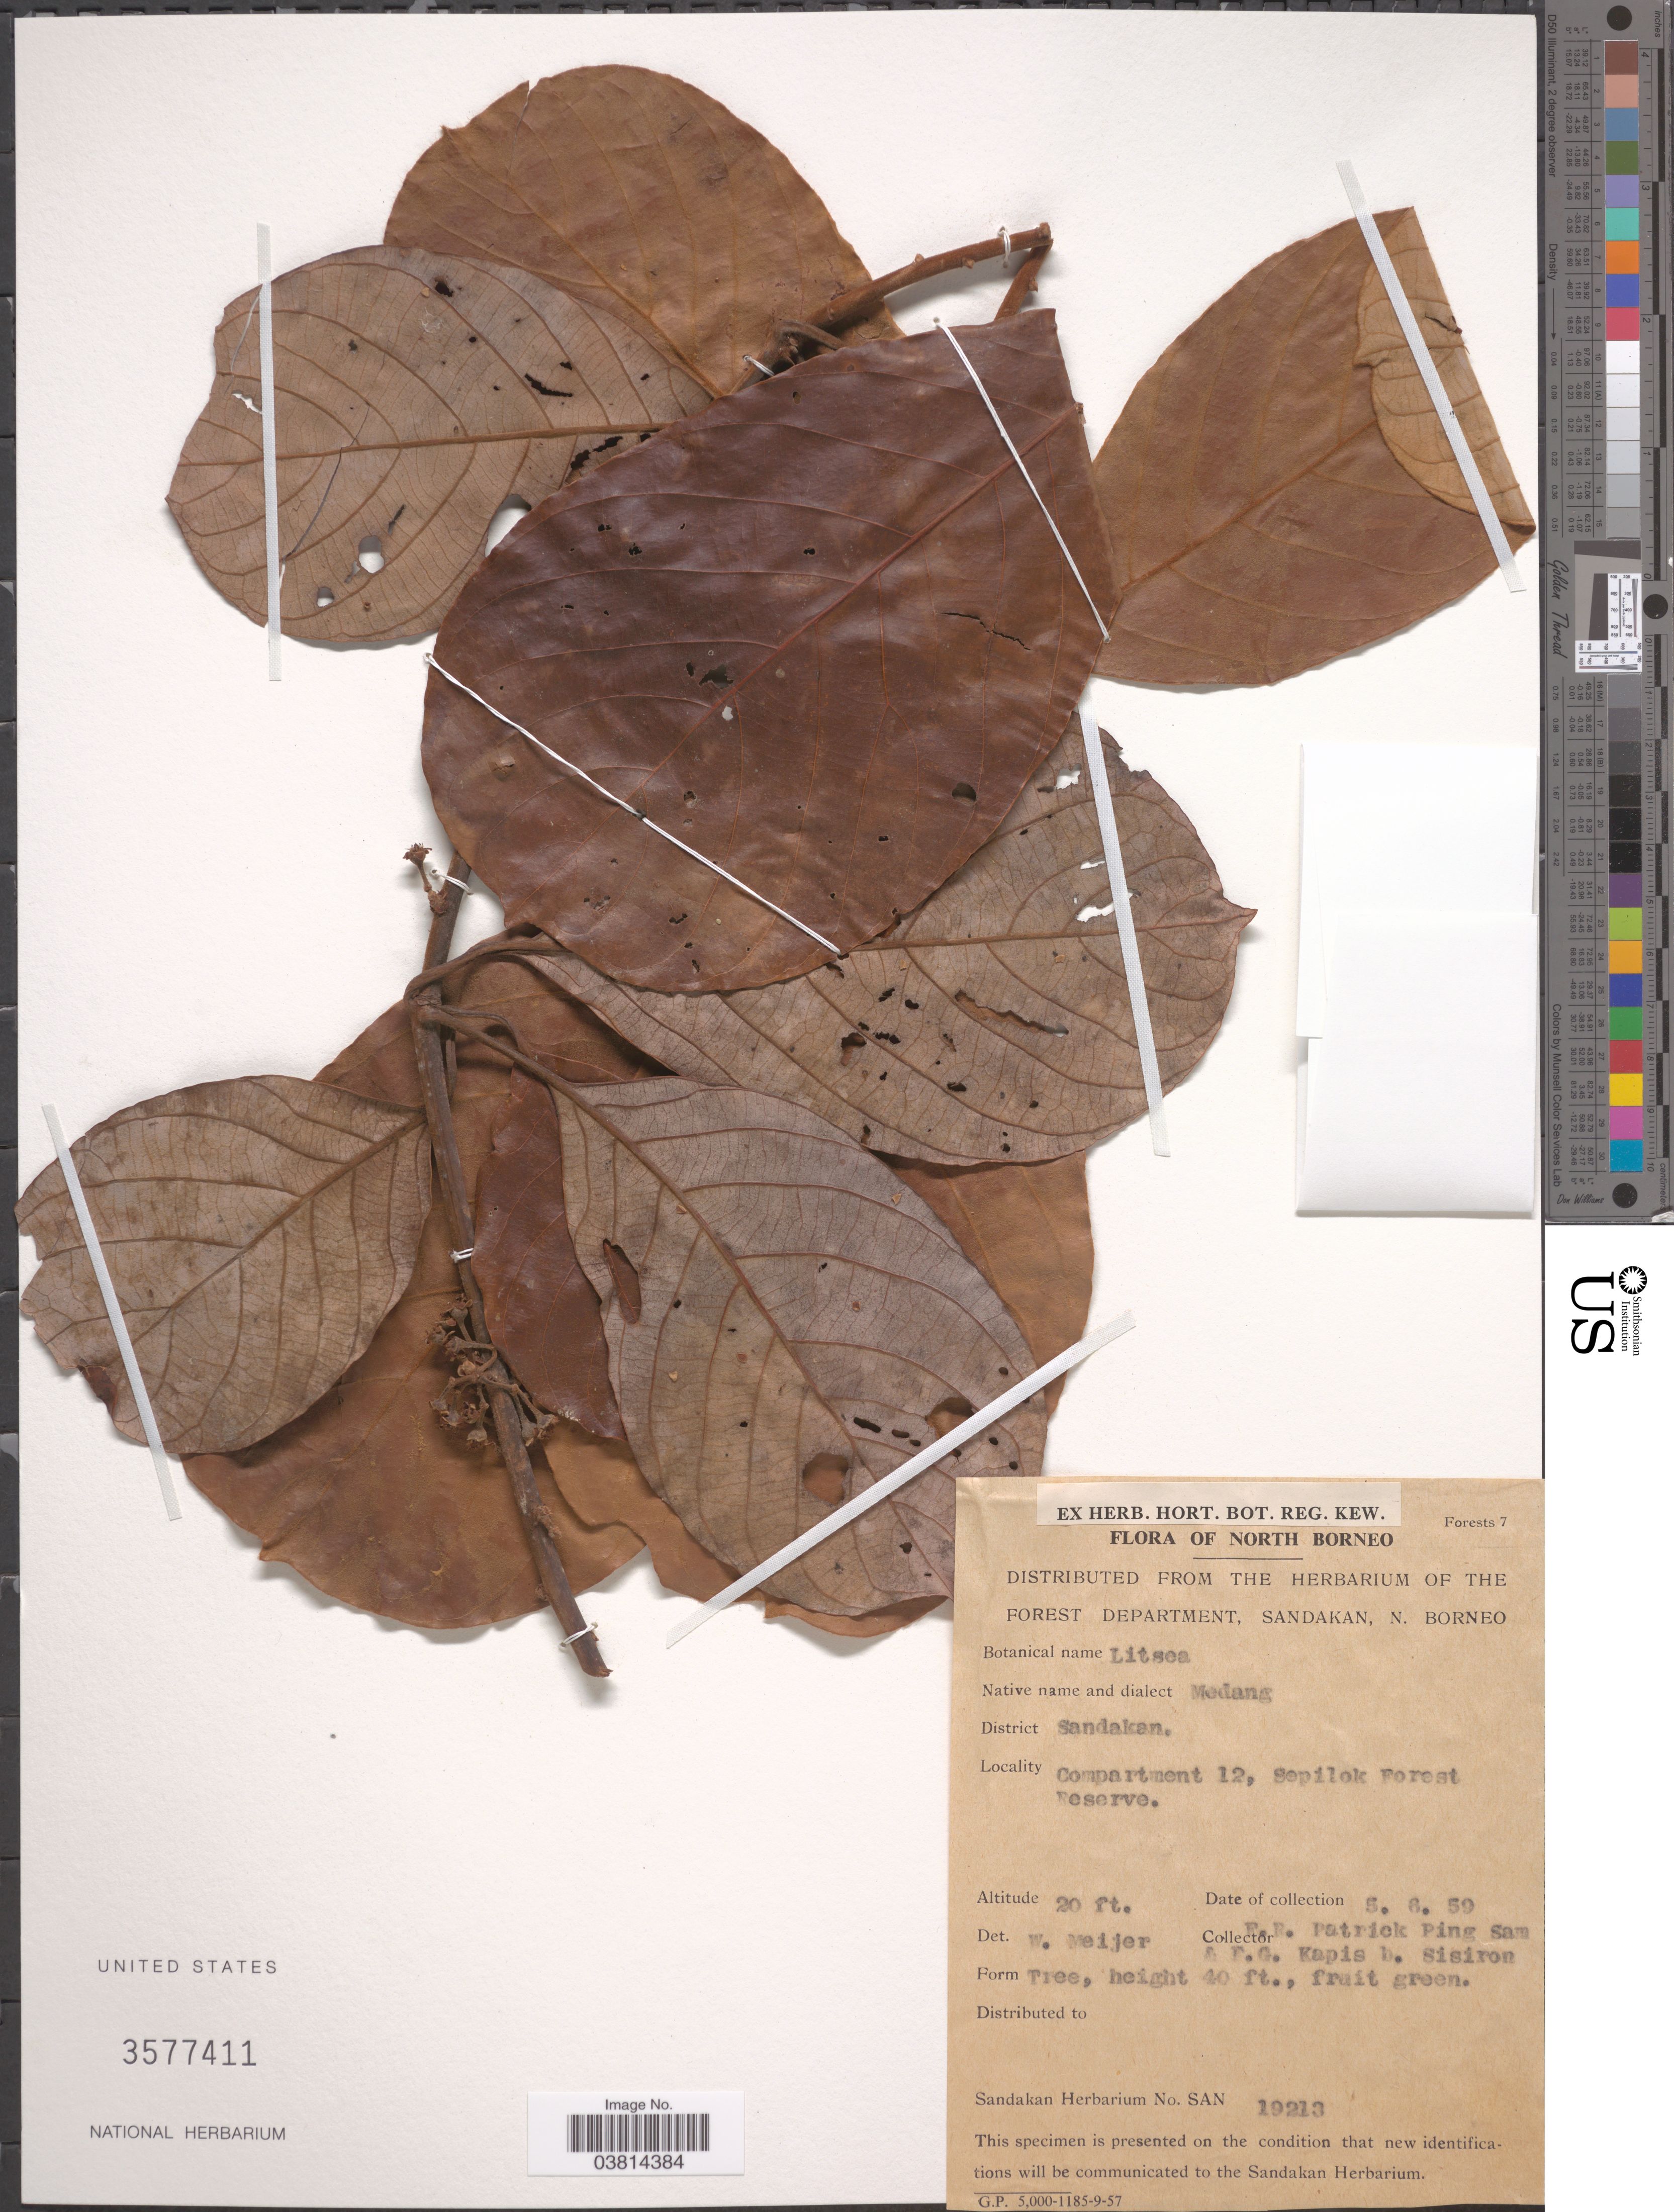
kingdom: Plantae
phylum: Tracheophyta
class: Magnoliopsida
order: Laurales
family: Lauraceae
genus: Litsea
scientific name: Litsea sp.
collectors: Patrick Ping San & Kapis bin Sisiron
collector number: SAN19213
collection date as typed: Transcribed d/m/y: 5/6/59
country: Malaysia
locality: North Borneo. District Sandakan. Compartment 12, Sepilok Forest Reserve.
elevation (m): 6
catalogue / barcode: US 3577411